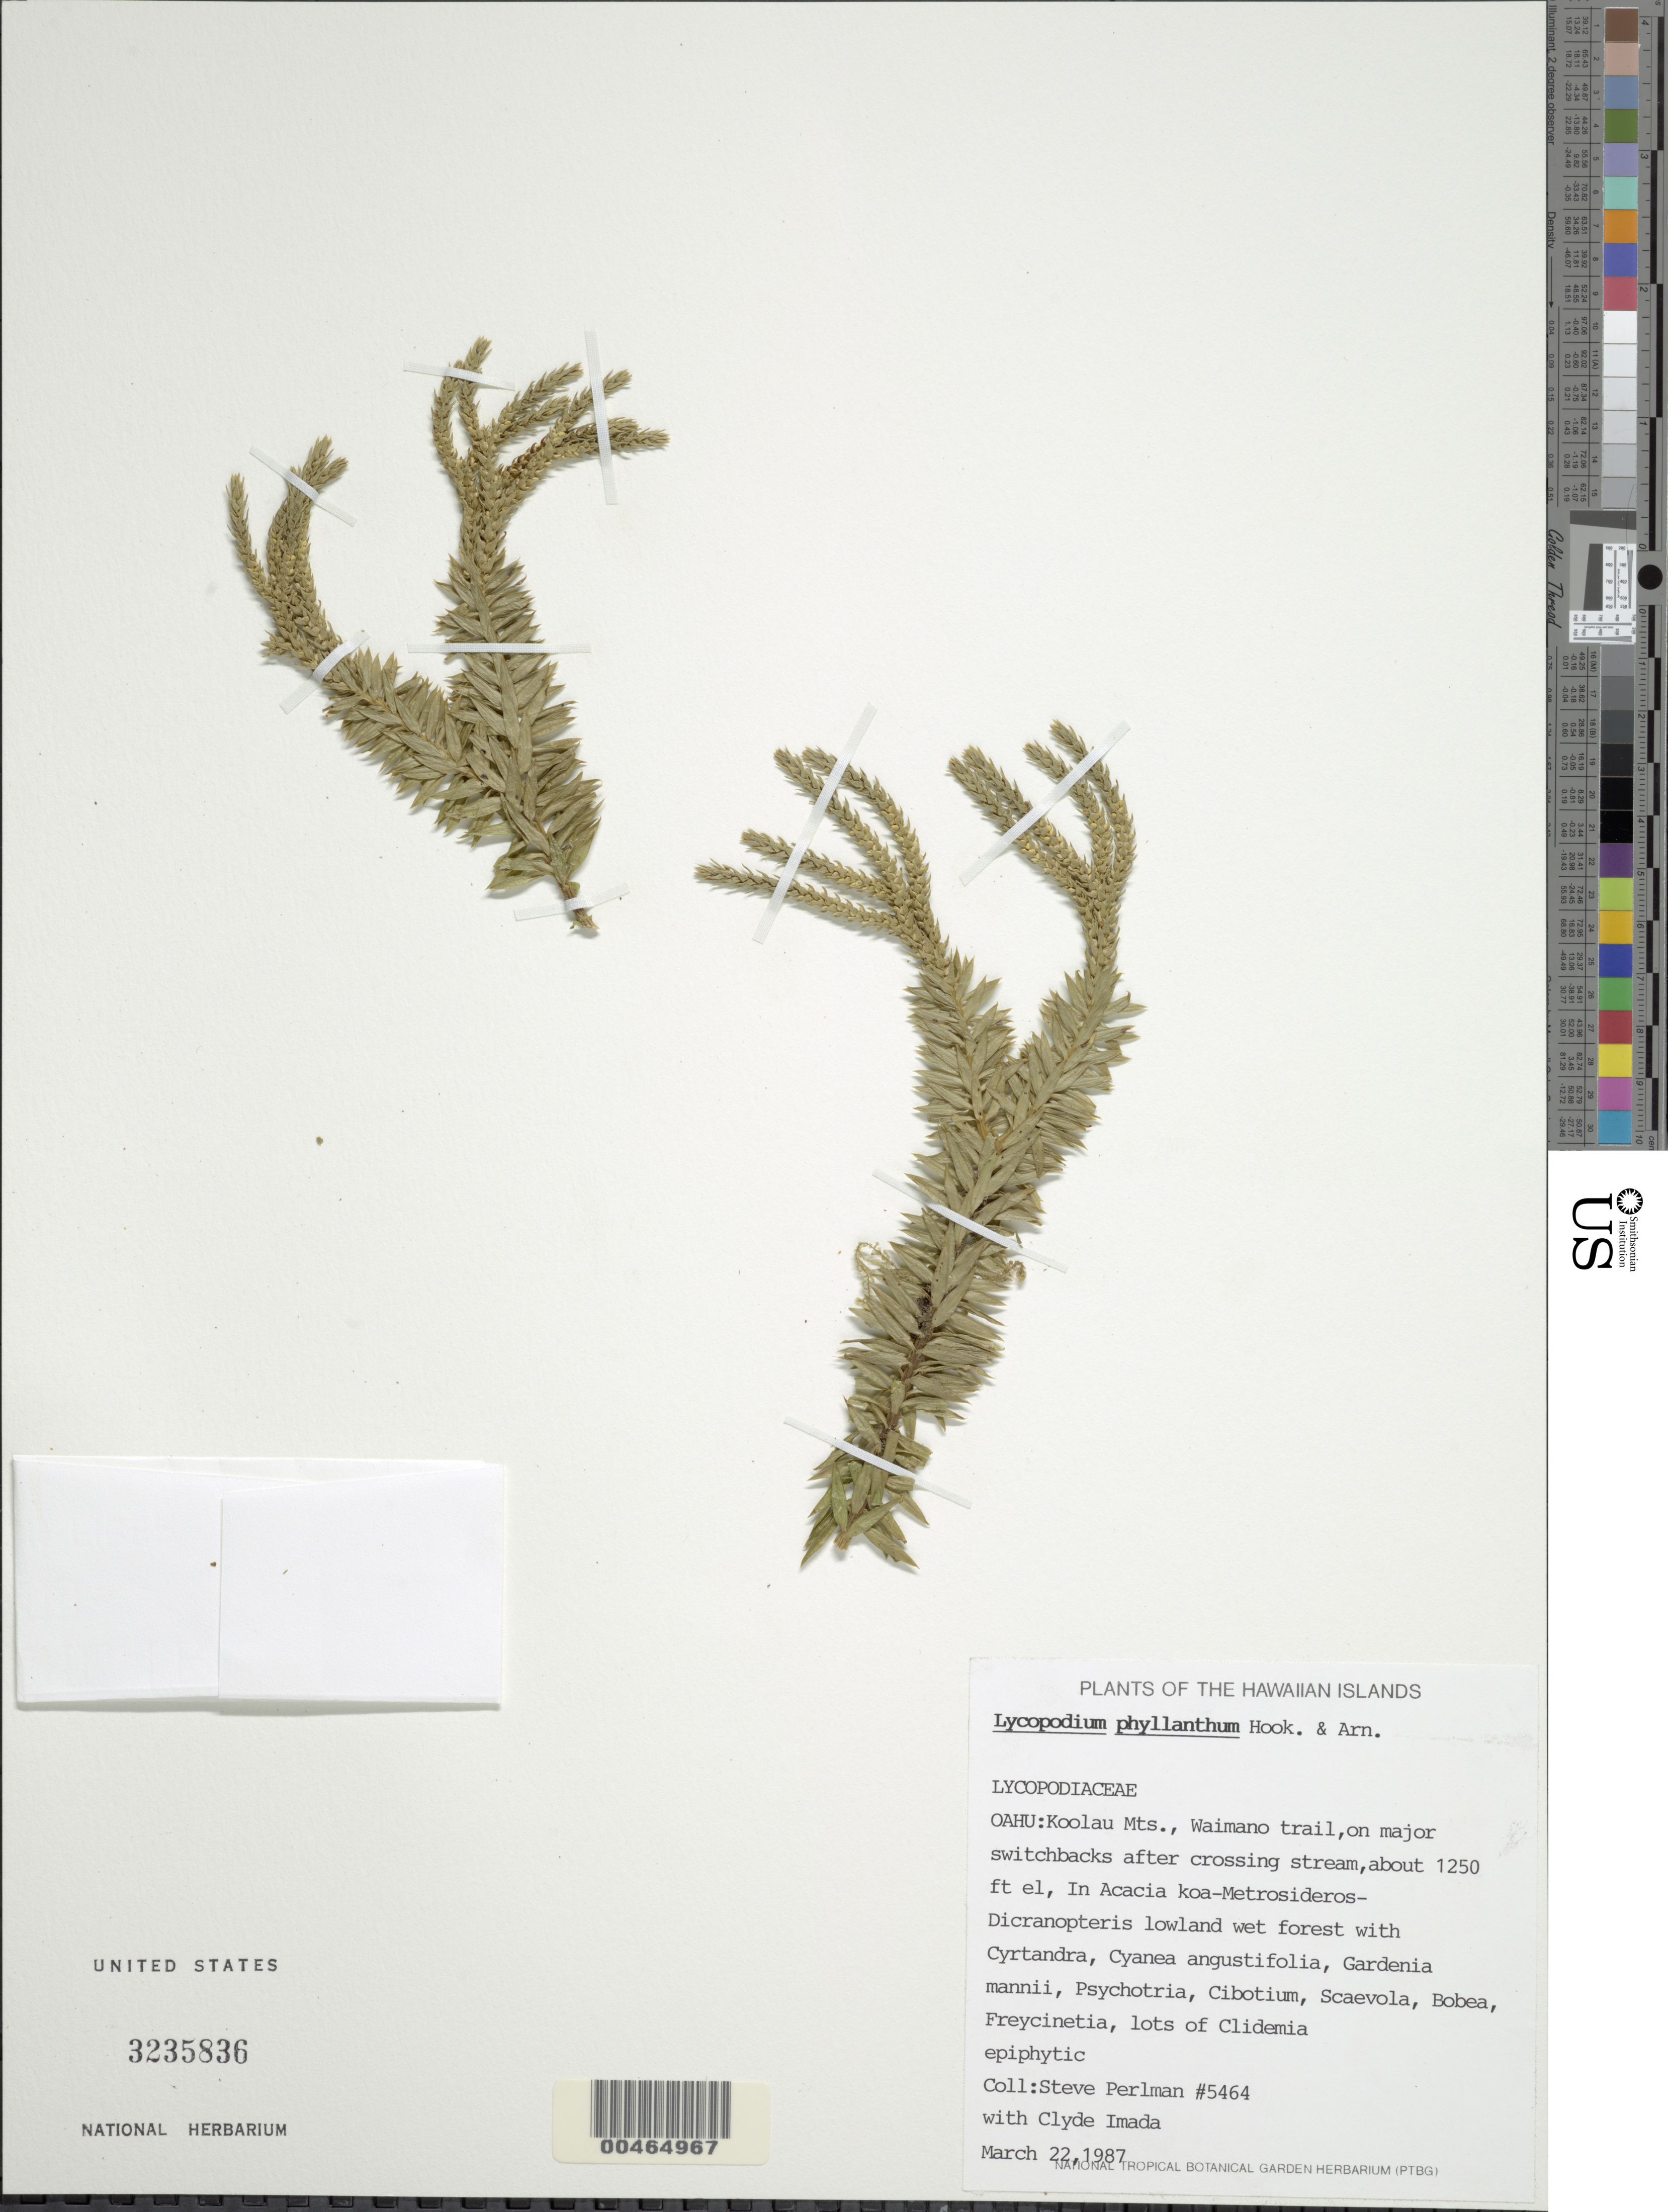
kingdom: Plantae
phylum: Tracheophyta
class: Lycopodiopsida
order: Lycopodiales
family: Lycopodiaceae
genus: Phlegmariurus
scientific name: Phlegmariurus phyllanthus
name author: (Hook. & Arn.) R.D. Dixit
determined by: Field, A. R.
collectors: S. P. Perlman & C. Imada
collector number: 5464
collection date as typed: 22 Mar 1987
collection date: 1987-03-22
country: United States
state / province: Hawaii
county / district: Honolulu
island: Oahu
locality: Koolau Mountains, Waimano trail, Oahu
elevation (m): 381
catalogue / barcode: US 3235836